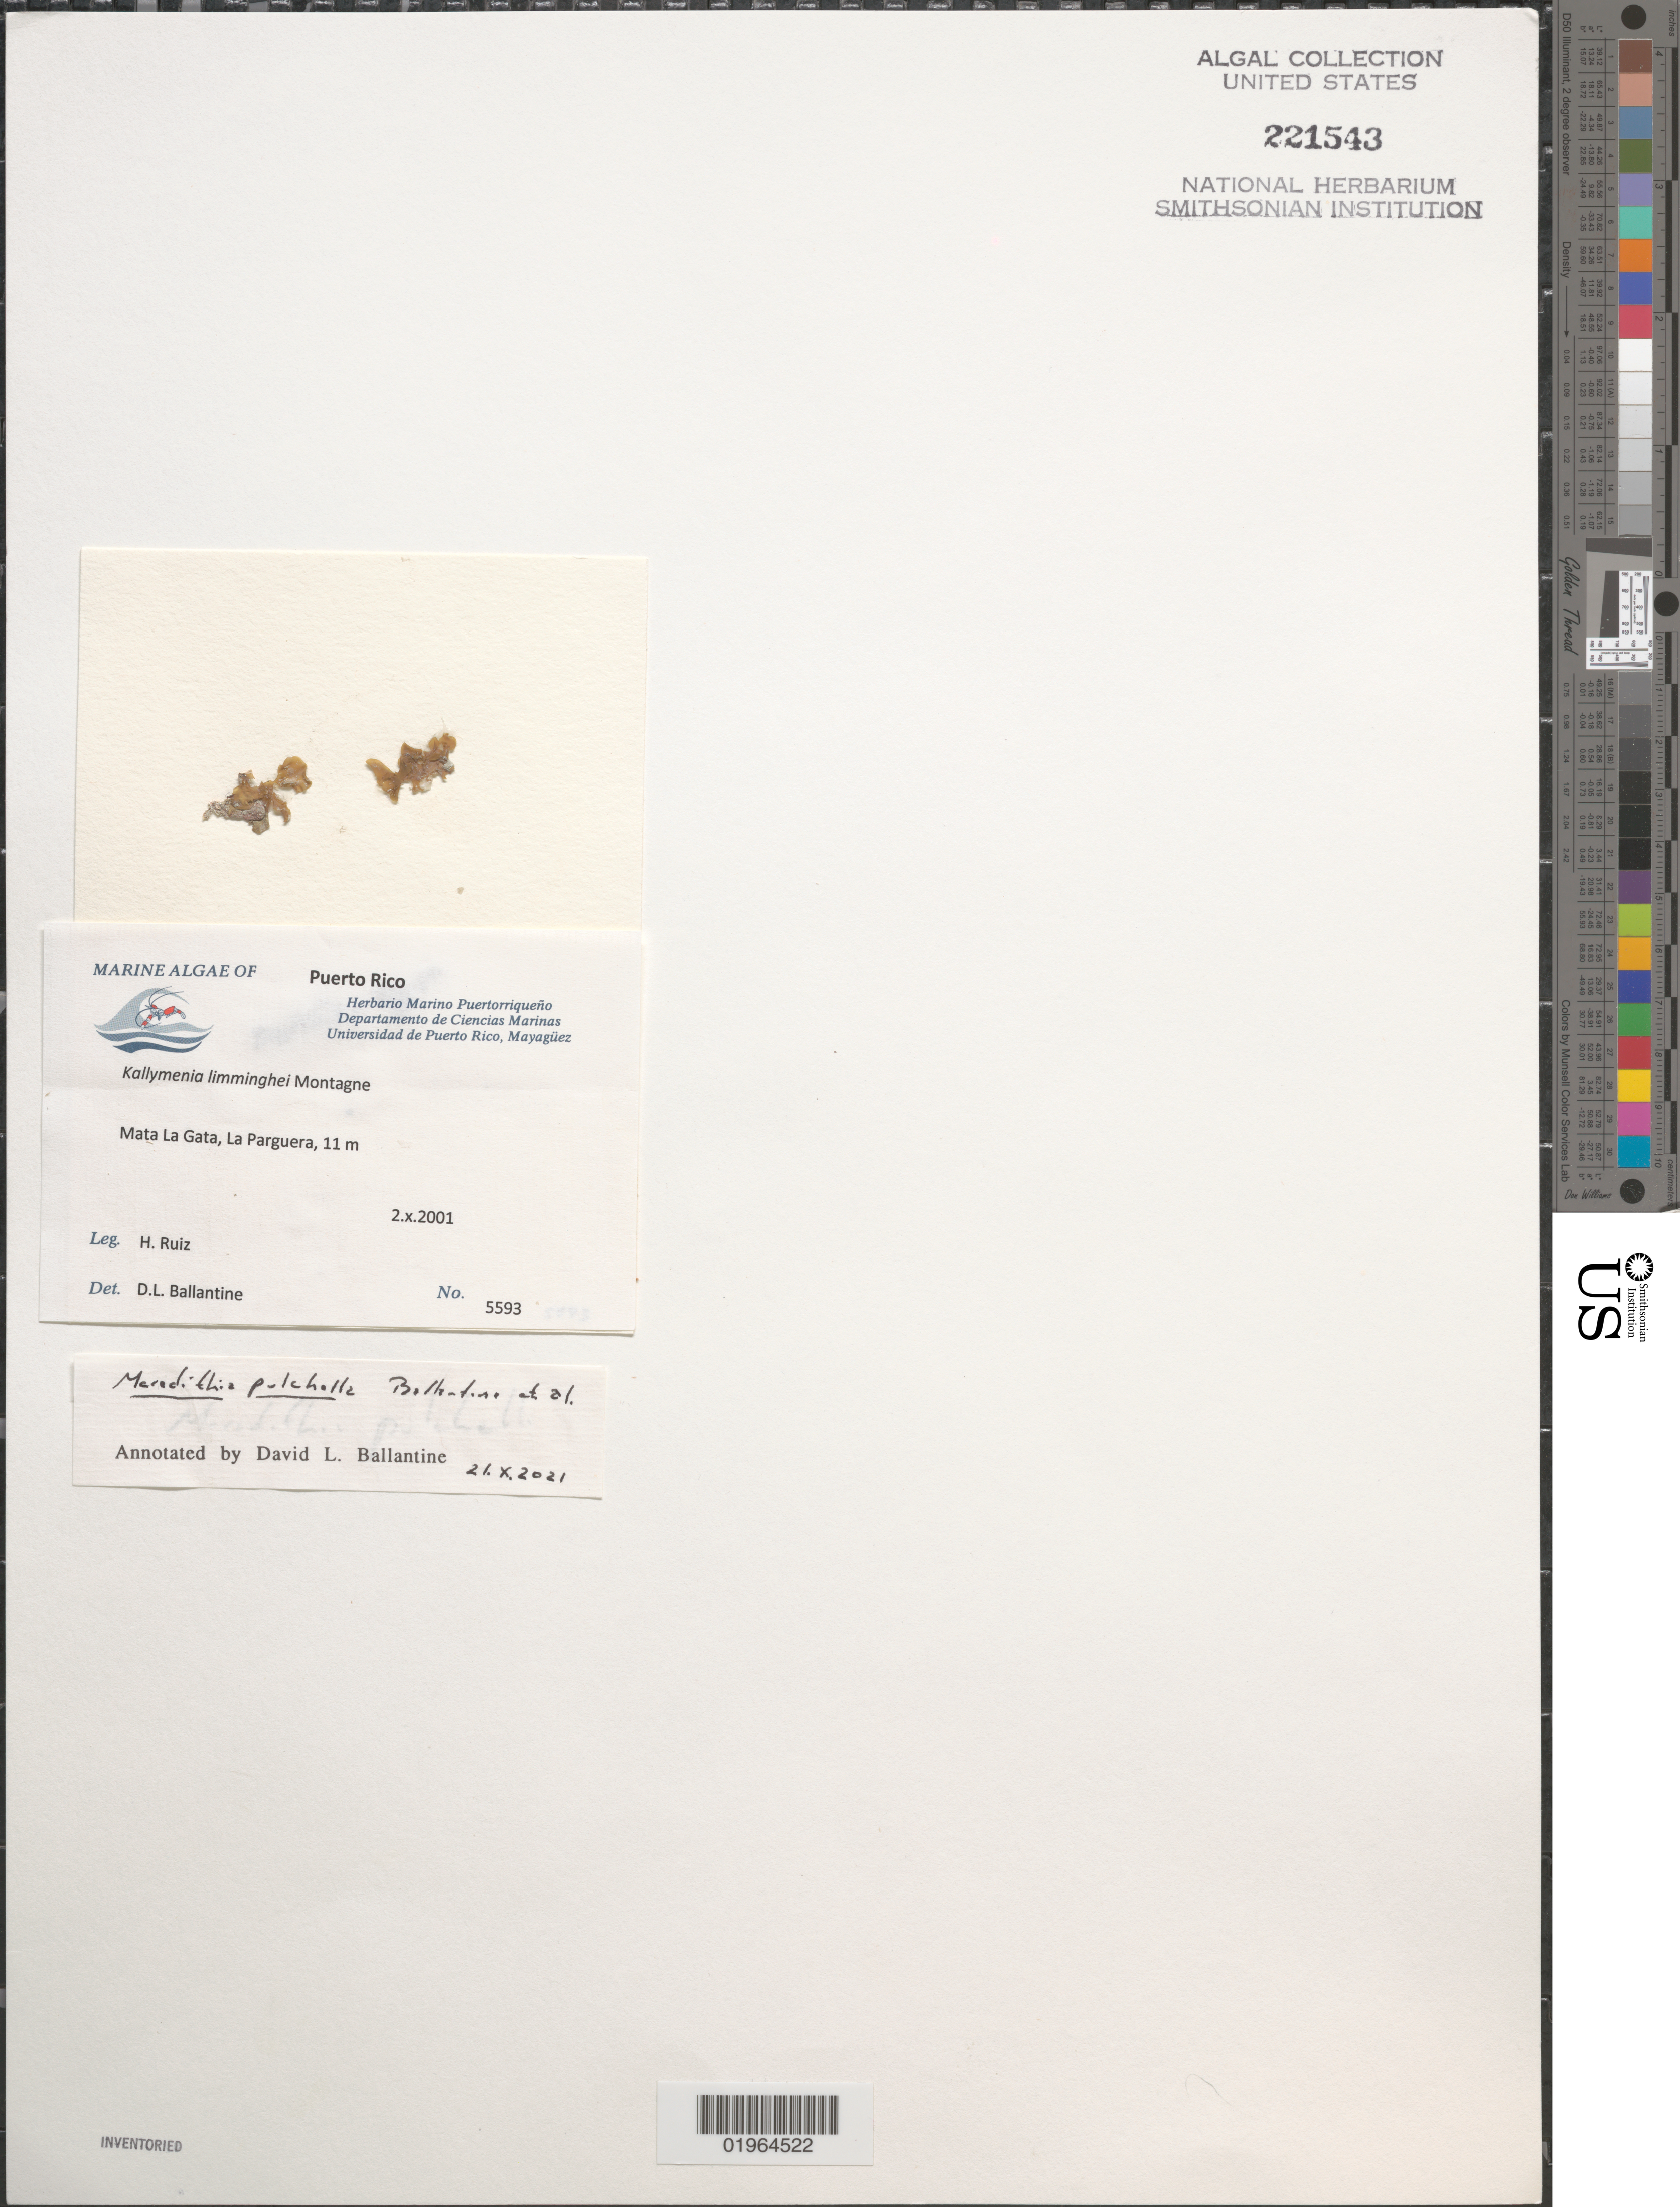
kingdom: Plantae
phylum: Rhodophyta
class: Florideophyceae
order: Gigartinales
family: Kallymeniaceae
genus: Meredithia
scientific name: Meredithia pulchella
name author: D.L.Ballantine et al.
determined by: Ballantine, D. L.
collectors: H. Ruiz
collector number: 5593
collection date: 2001-10-02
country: Puerto Rico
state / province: Lajas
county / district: La Parguera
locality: Mata La Gata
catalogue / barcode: US 221543